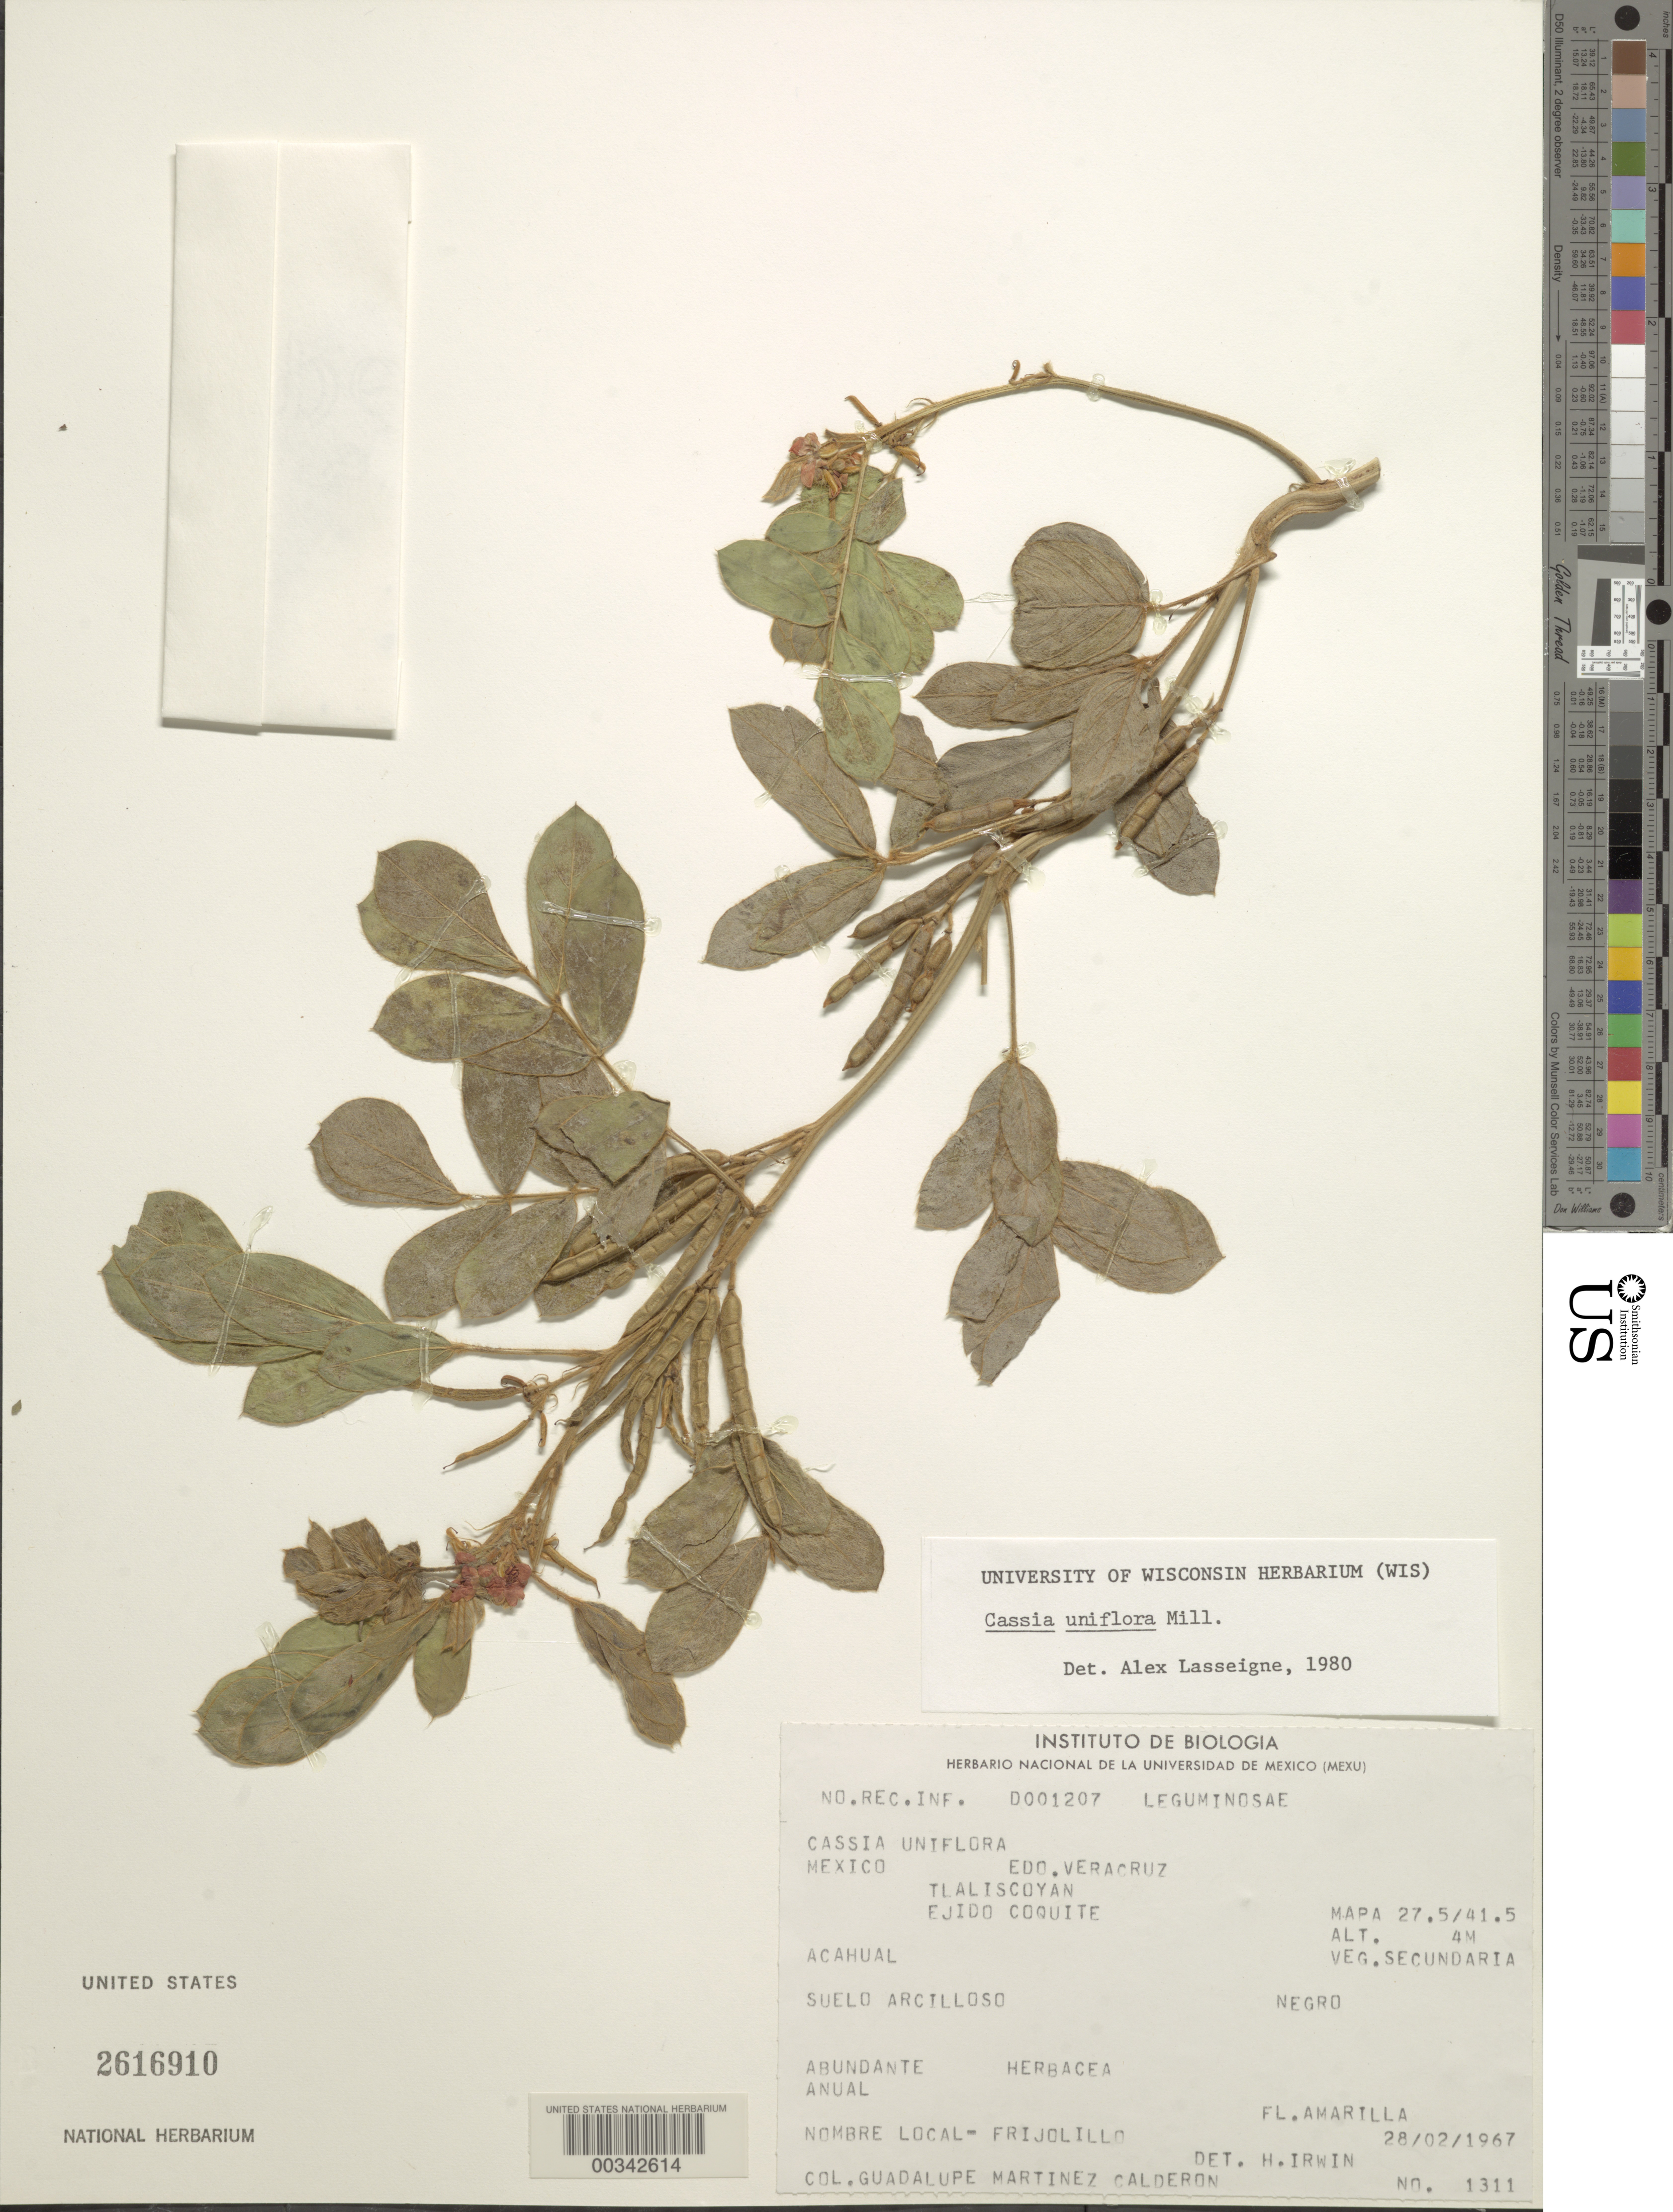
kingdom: Plantae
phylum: Tracheophyta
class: Magnoliopsida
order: Fabales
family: Fabaceae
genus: Senna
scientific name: Senna uniflora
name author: (Mill.) H.S. Irwin & Barneby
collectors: G. Martínez Calderón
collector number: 1311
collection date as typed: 28 Feb 1967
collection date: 1967-02-28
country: Mexico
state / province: Veracruz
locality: Tlaliscuyan; ejido coquite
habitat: Secondary vegetation; clay ground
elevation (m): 4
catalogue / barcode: US 2616910